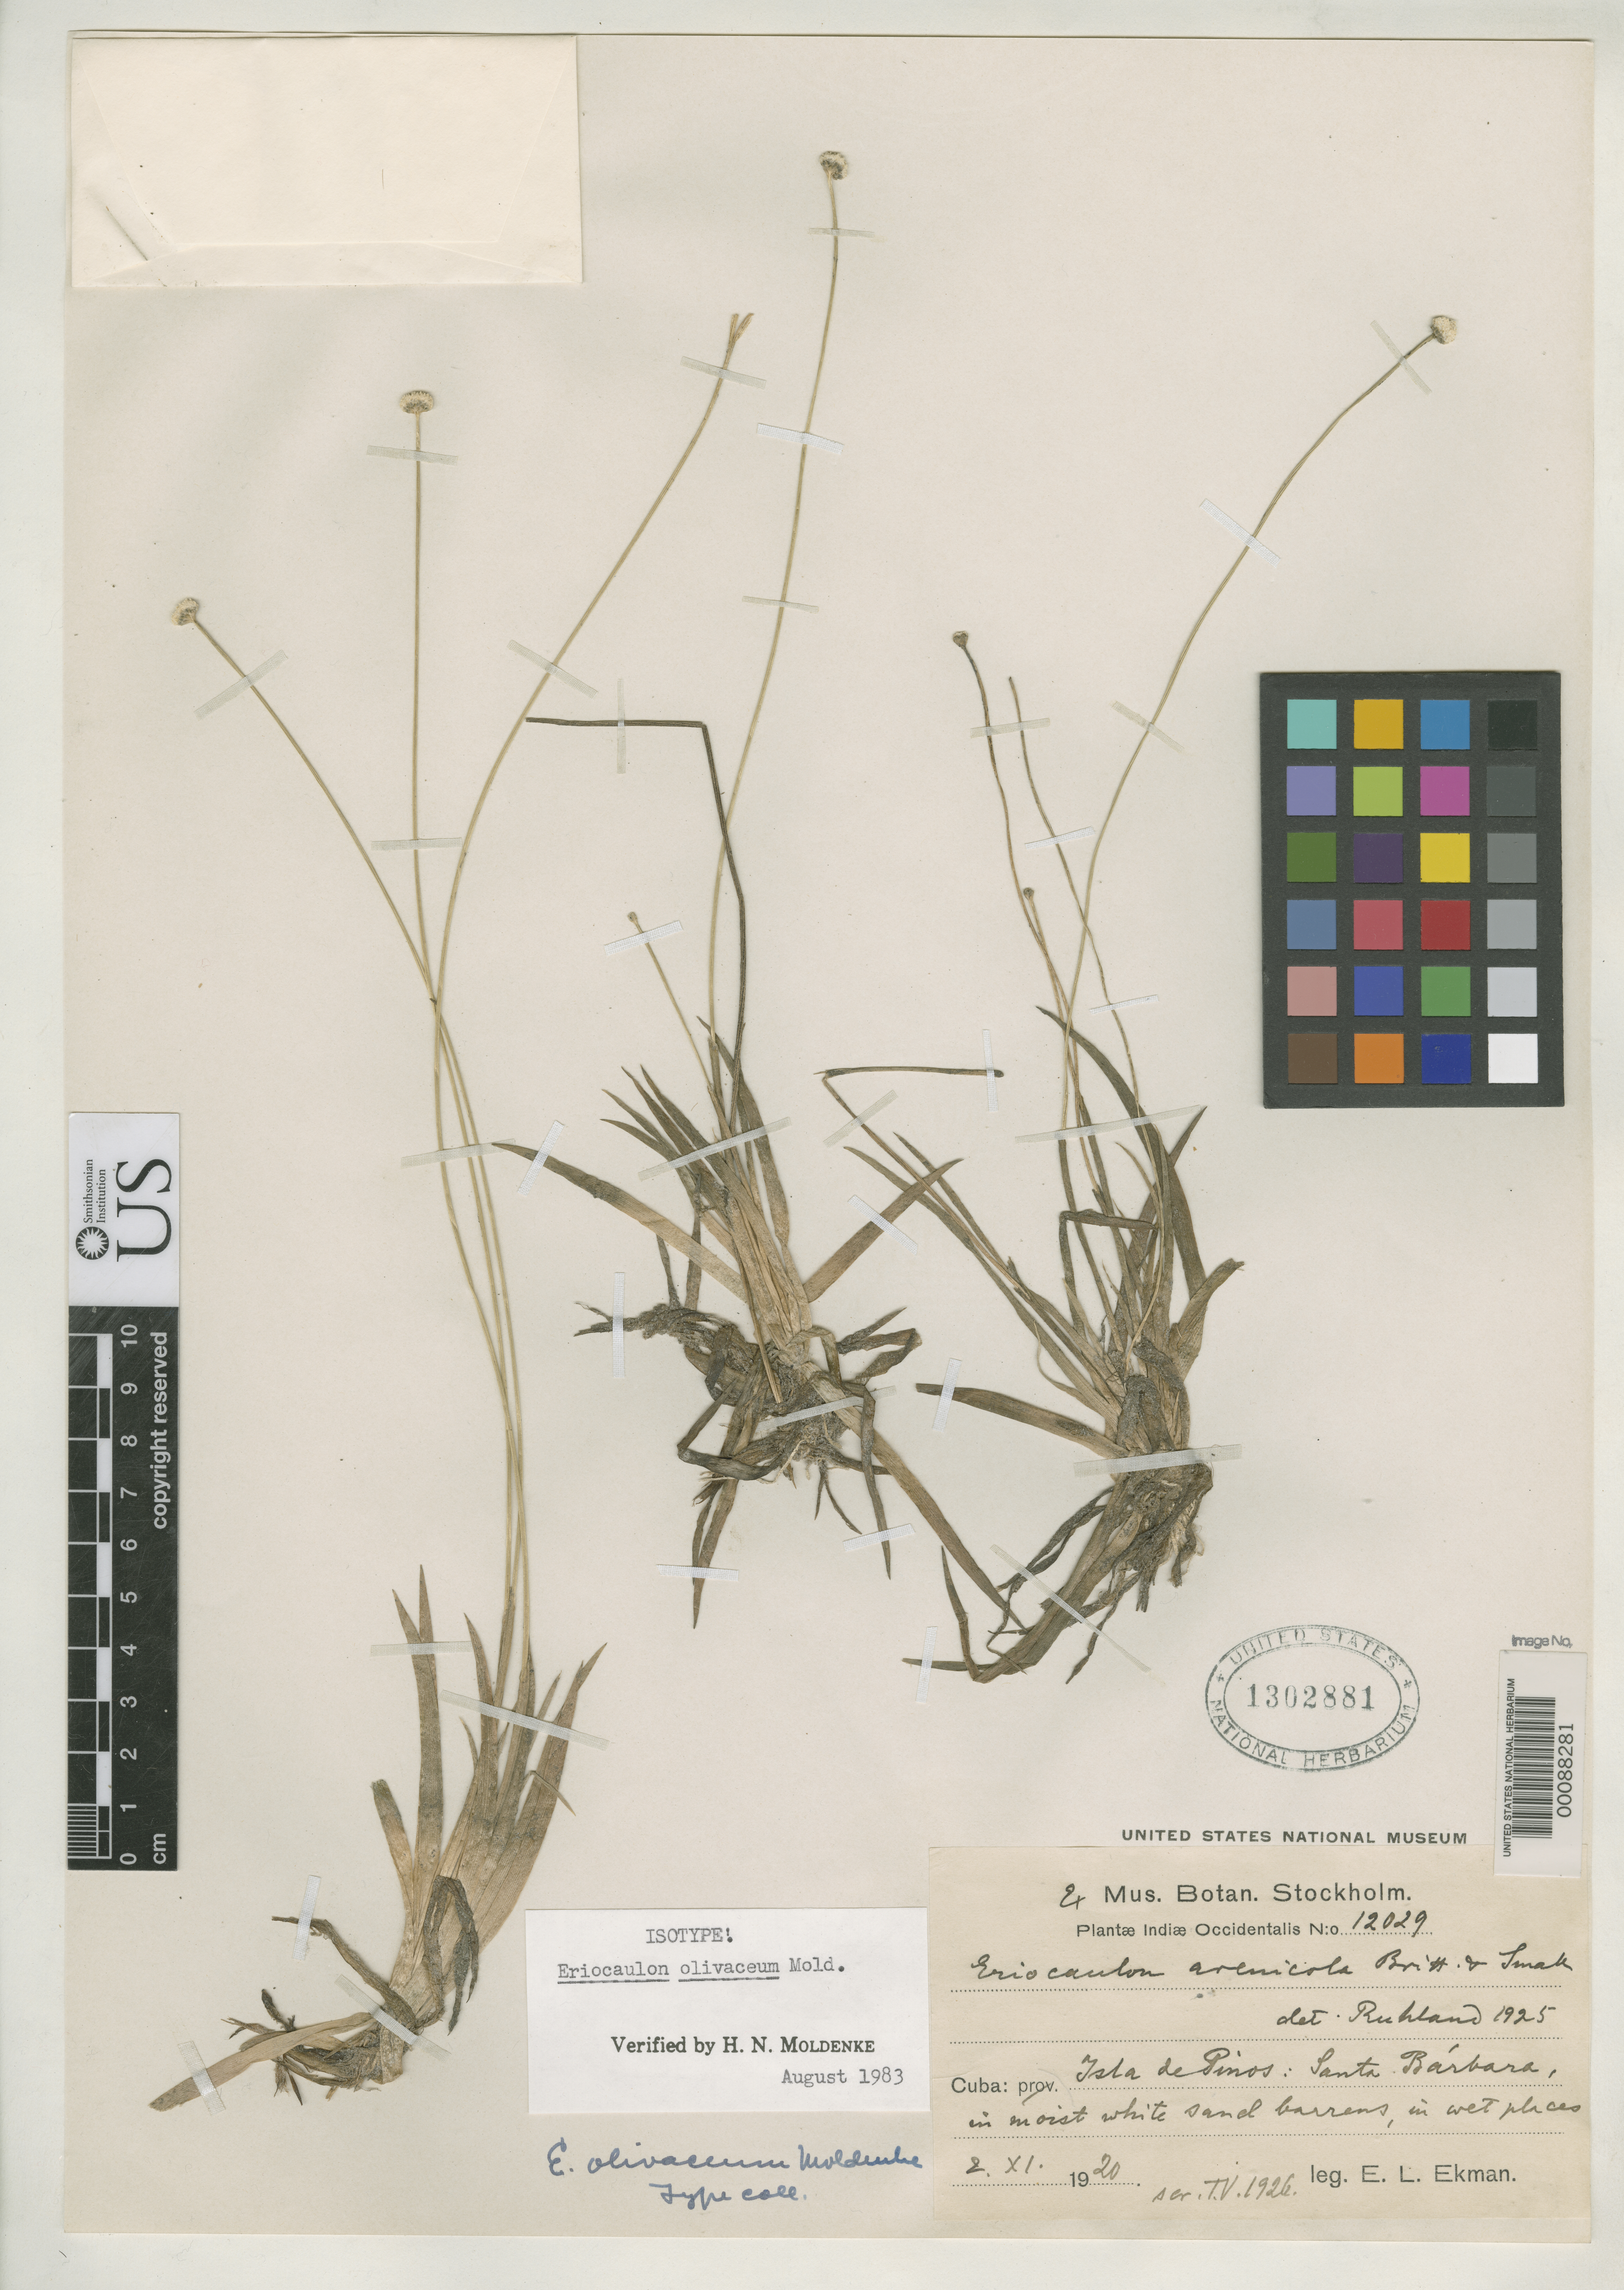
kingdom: Plantae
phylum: Tracheophyta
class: Liliopsida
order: Poales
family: Eriocaulaceae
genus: Eriocaulon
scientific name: Eriocaulon olivaceum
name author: Moldenke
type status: Isotype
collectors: E. L. Ekman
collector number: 12029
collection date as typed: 02 Nov 1920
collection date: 1920-11-02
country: Cuba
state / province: Isla de La Juventud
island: Isla de La Juventud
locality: Santa Barbara.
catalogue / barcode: US 1302881